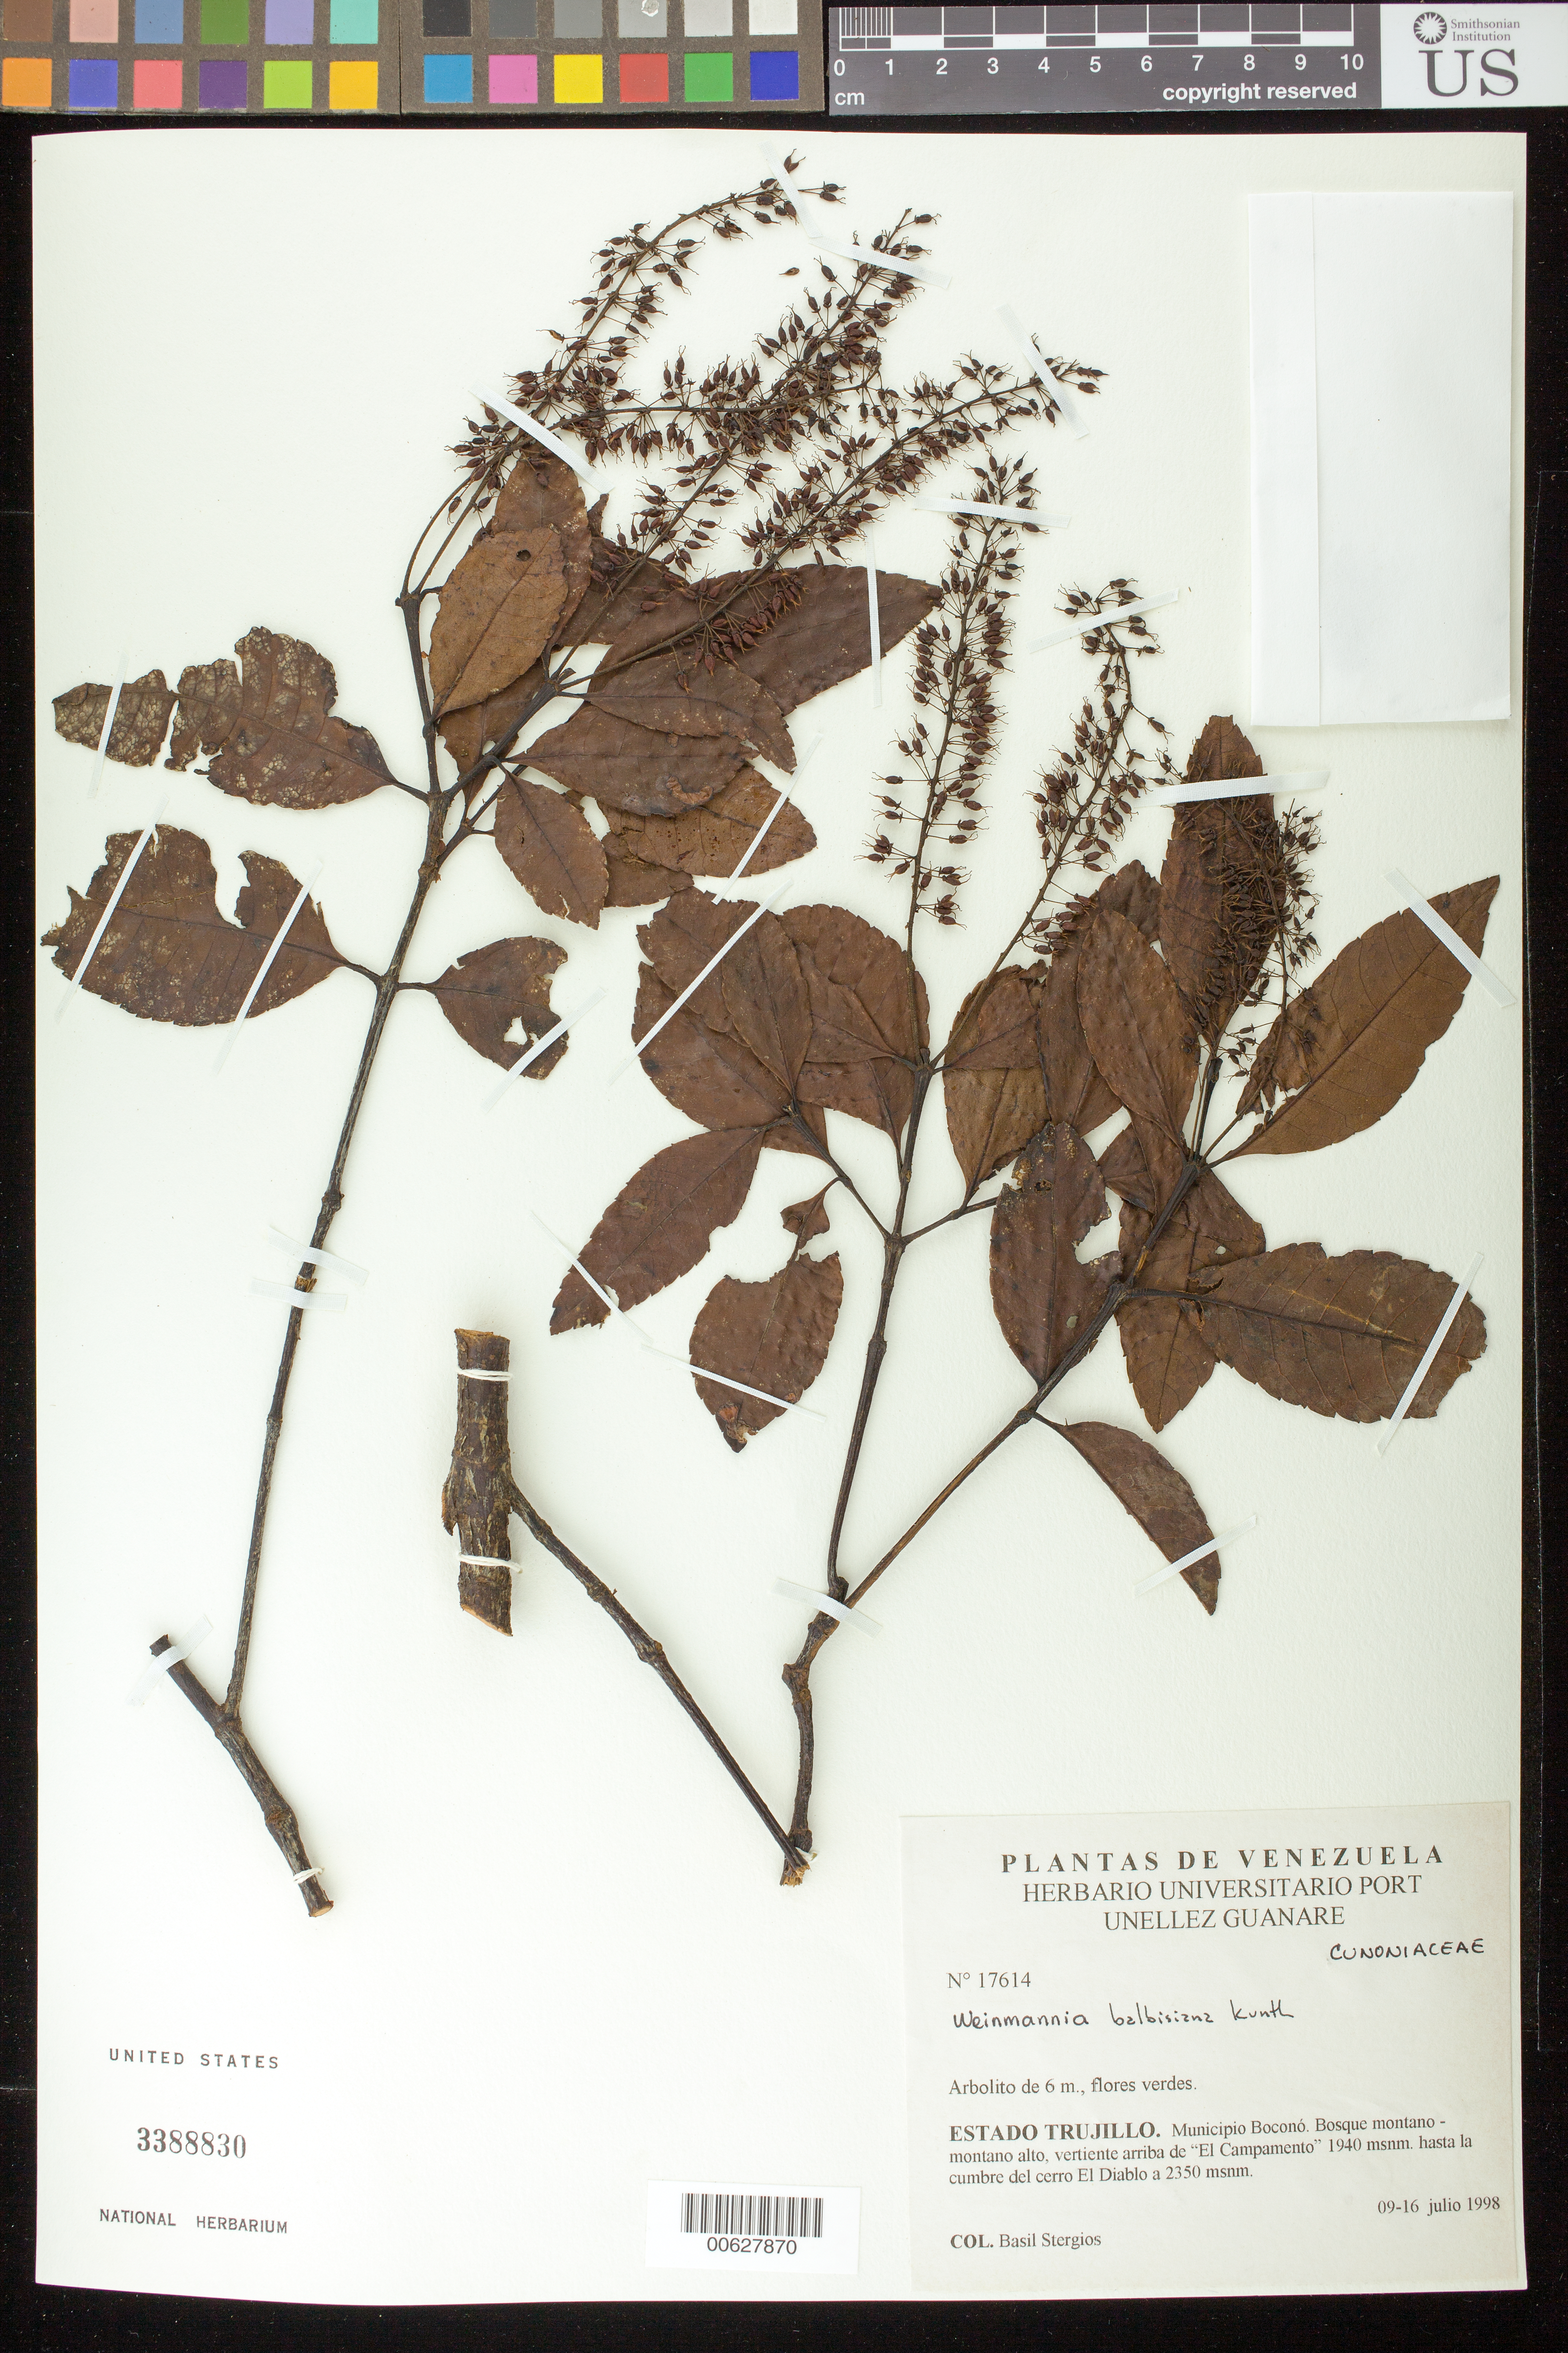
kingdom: Plantae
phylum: Tracheophyta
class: Magnoliopsida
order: Oxalidales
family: Cunoniaceae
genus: Weinmannia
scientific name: Weinmannia balbisiana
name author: Kunth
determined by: Dorr, L. J., (BOT), Smithsonian Institution - National Museum of Natural History (UNITED STATES)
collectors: B. G. Stergios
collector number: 17614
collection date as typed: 09 Jul 1998 to 16 Jul 1998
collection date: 1998-07-09/1998-07-16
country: Venezuela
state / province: Trujillo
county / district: Boconó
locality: Vertiente arriba de El Campamento 1940 m hasta la cumbre del cerro El Diablo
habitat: Bosque montano - montano alto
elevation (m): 1940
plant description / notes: MO, PORT, US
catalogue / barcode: US 3388830